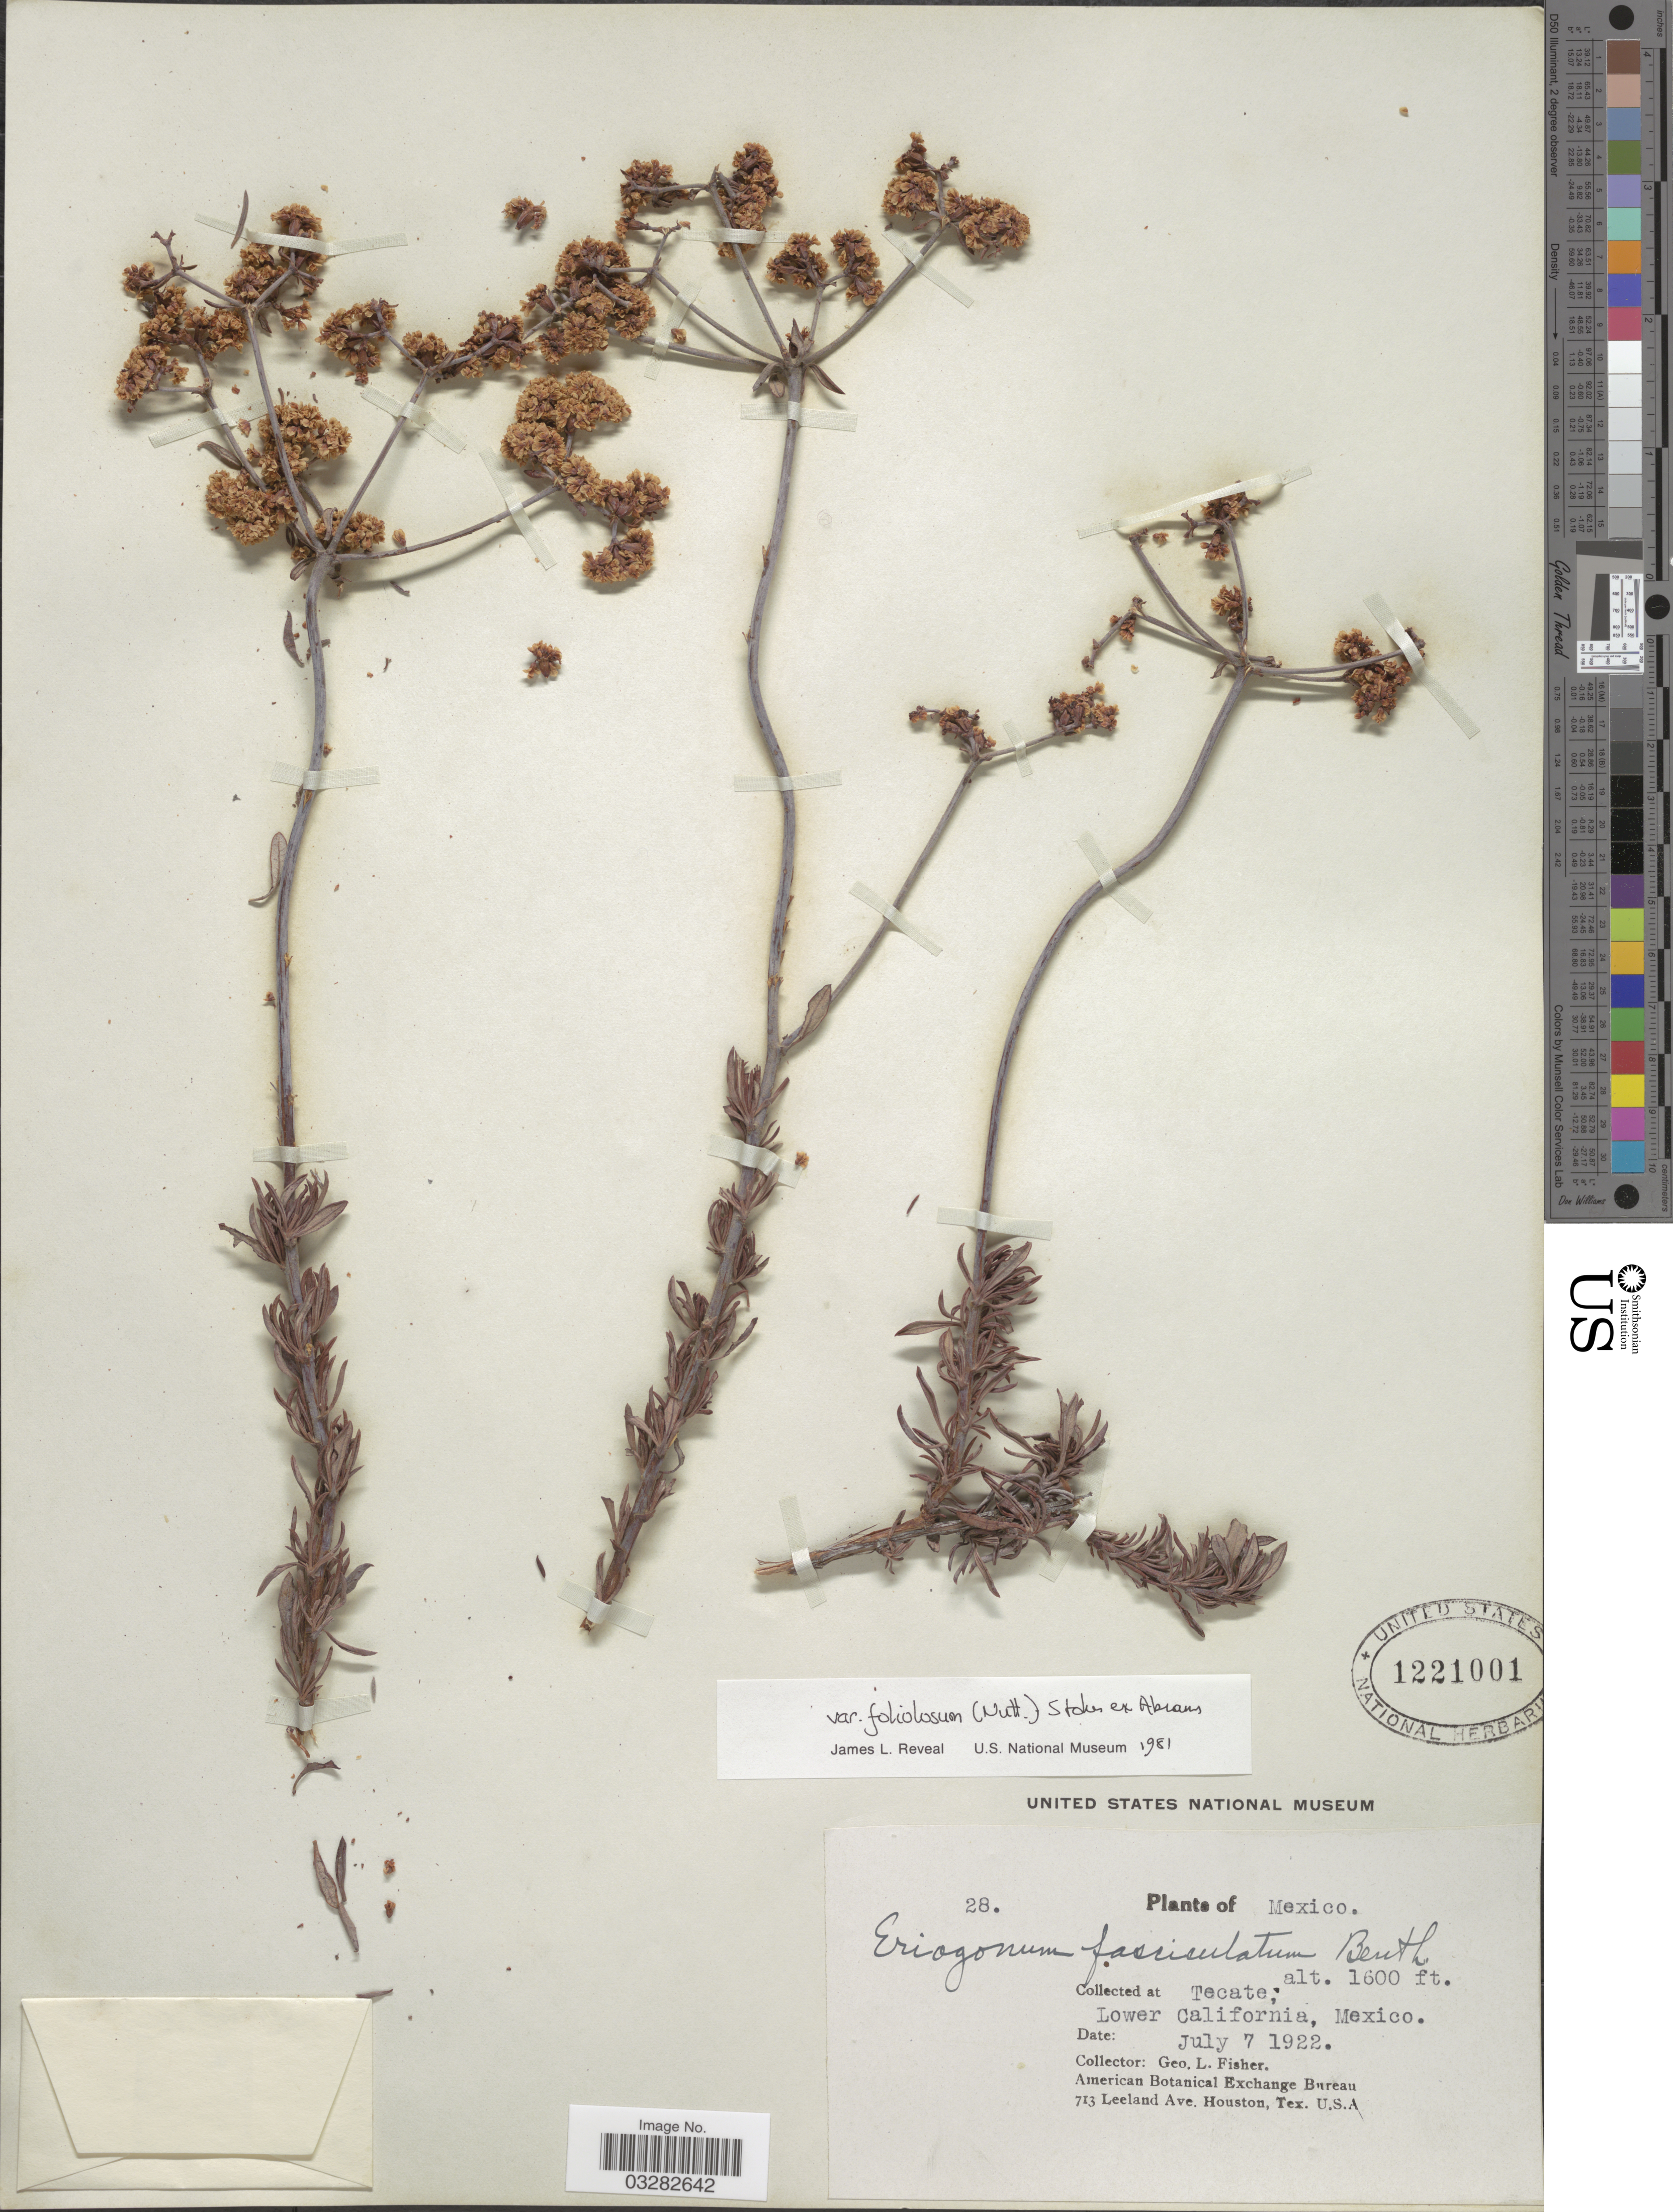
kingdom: Plantae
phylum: Tracheophyta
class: Magnoliopsida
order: Caryophyllales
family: Polygonaceae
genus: Eriogonum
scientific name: Eriogonum fasciculatum var. foliolosum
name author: (Nutt.) S. Stokes ex Abrams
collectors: G. L. Fisher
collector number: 28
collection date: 1922-07-07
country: Mexico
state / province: Baja California Norte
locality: Tecate. Lower California.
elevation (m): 488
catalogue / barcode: US 1221001